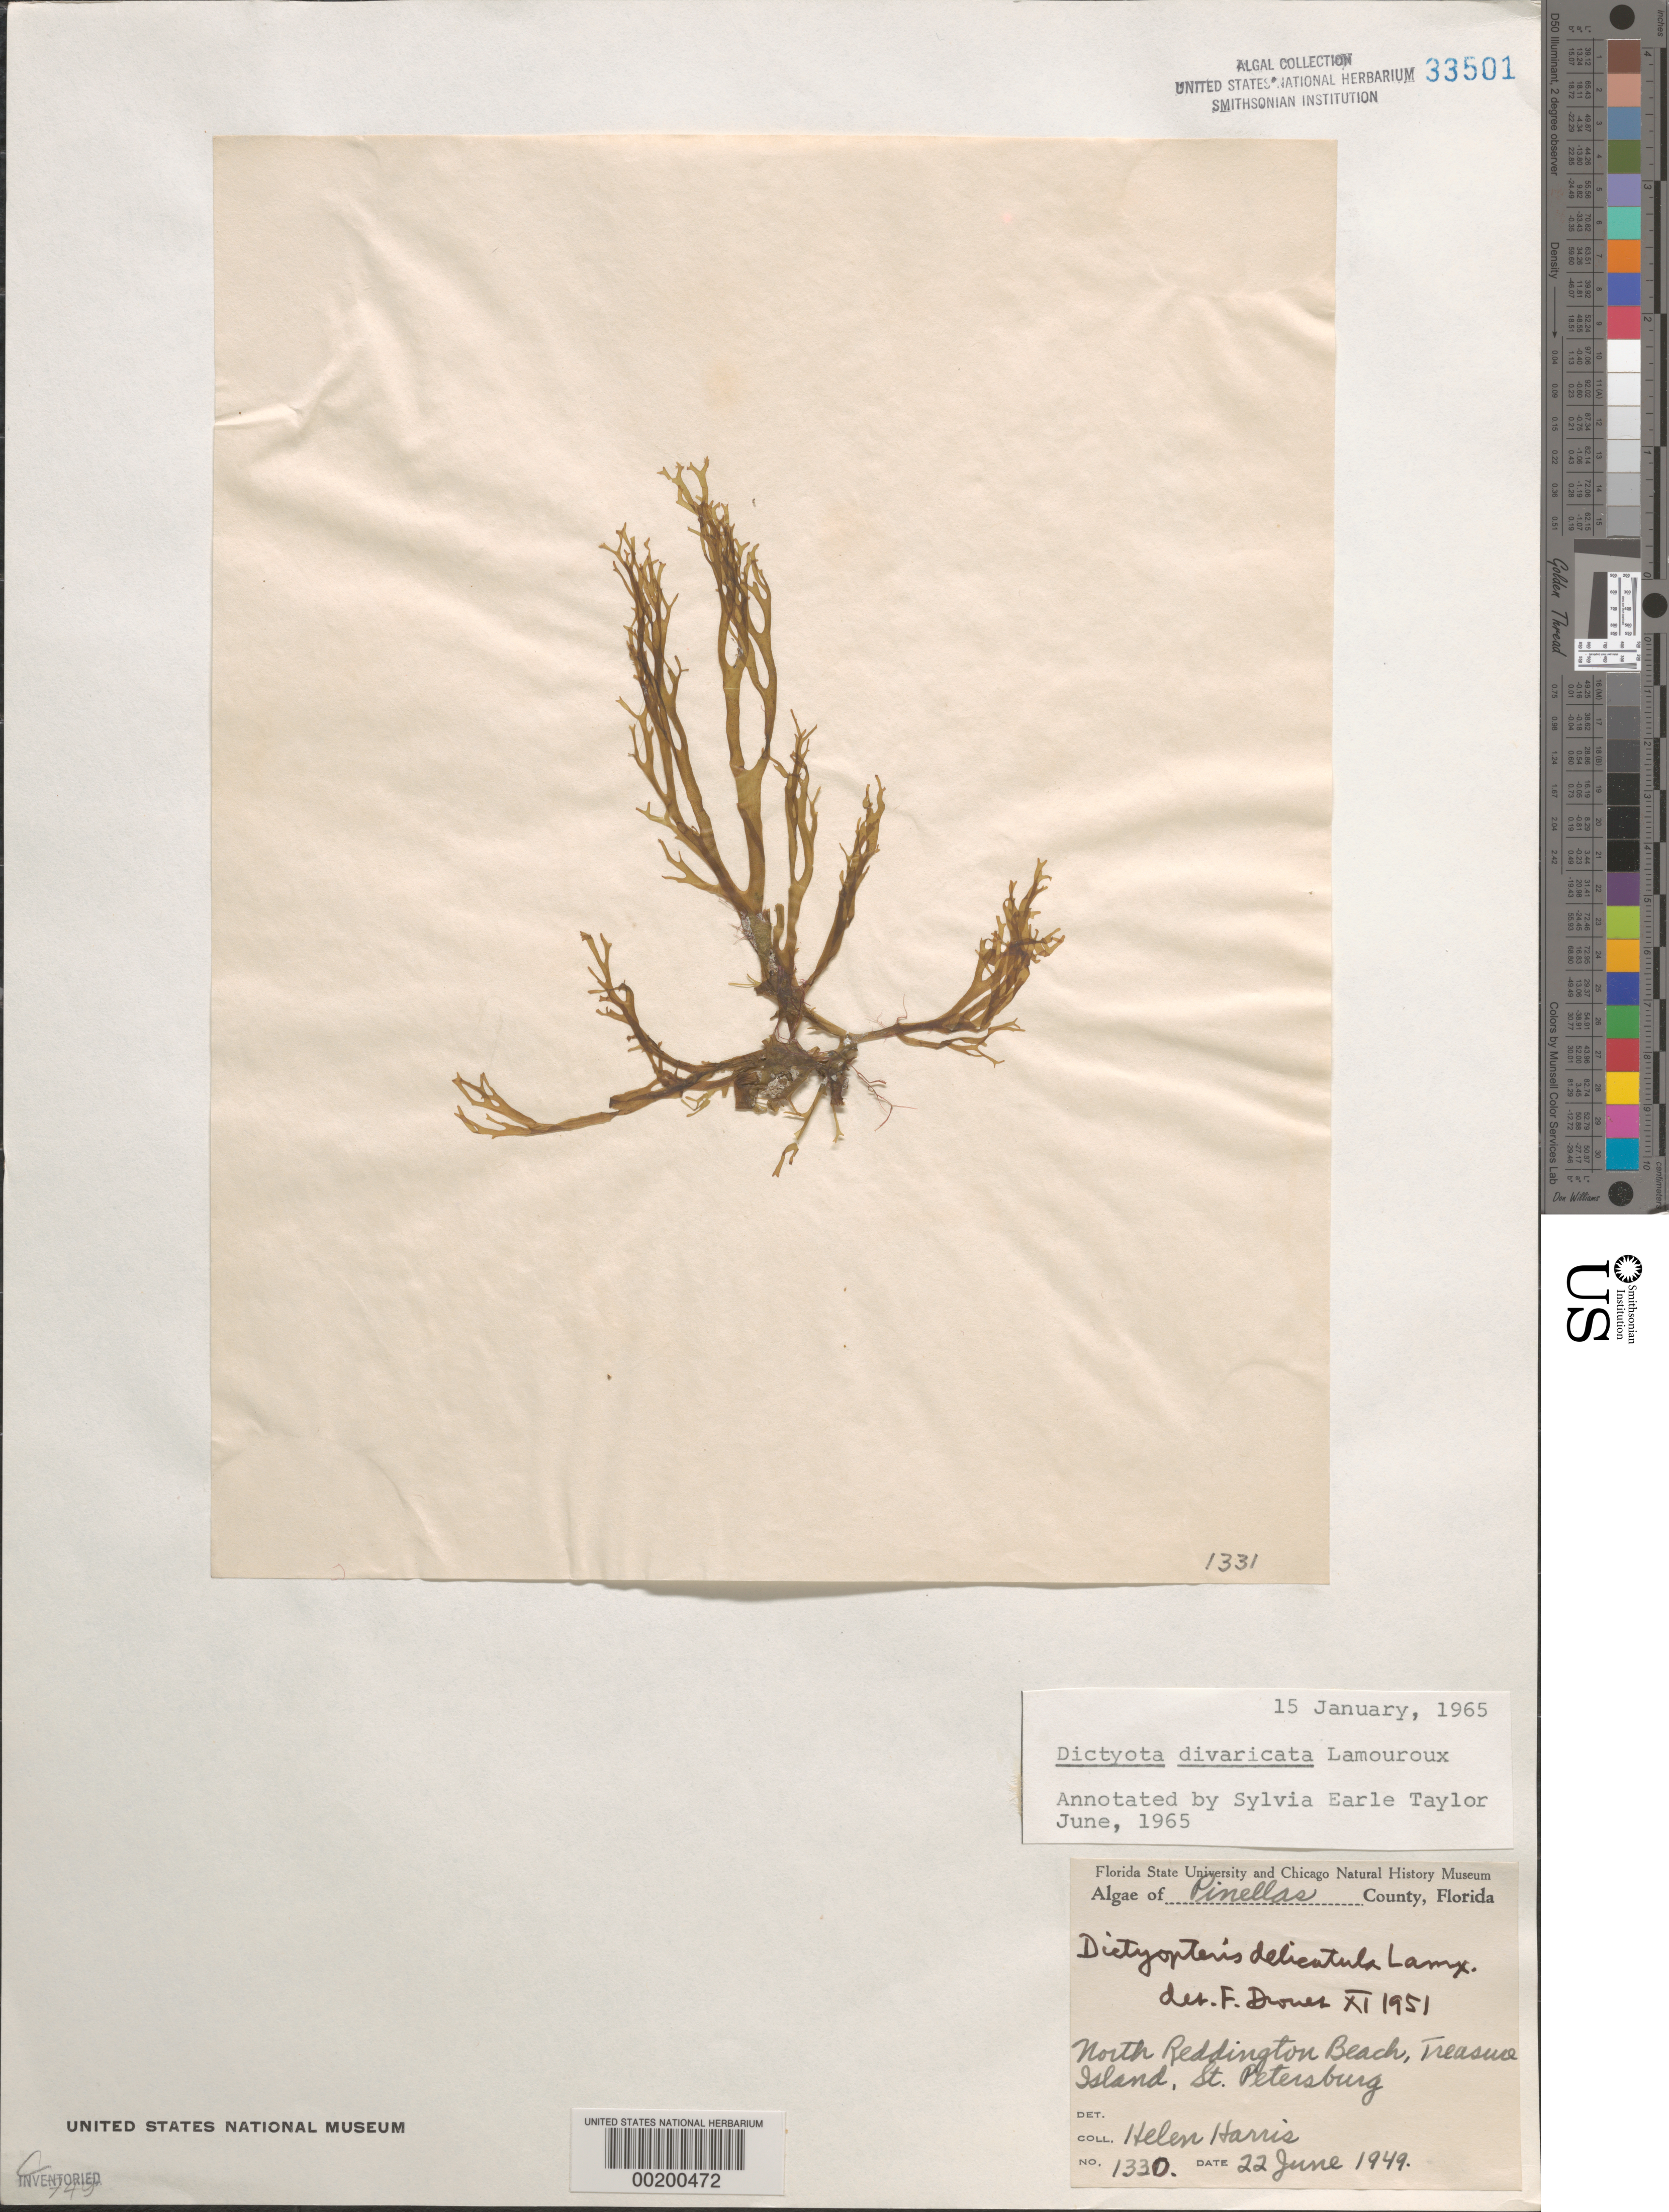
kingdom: Chromista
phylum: Ochrophyta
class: Phaeophyceae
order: Dictyotales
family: Dictyotaceae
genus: Dictyota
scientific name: Dictyota divaricata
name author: J.V.Lamouroux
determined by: Earle, S. A.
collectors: H. Harris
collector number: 1330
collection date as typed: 22 Jun 1949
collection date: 1949-06-22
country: United States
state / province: Florida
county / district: Pinellas County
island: Treasure Island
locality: St. Petersburg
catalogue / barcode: US 33501